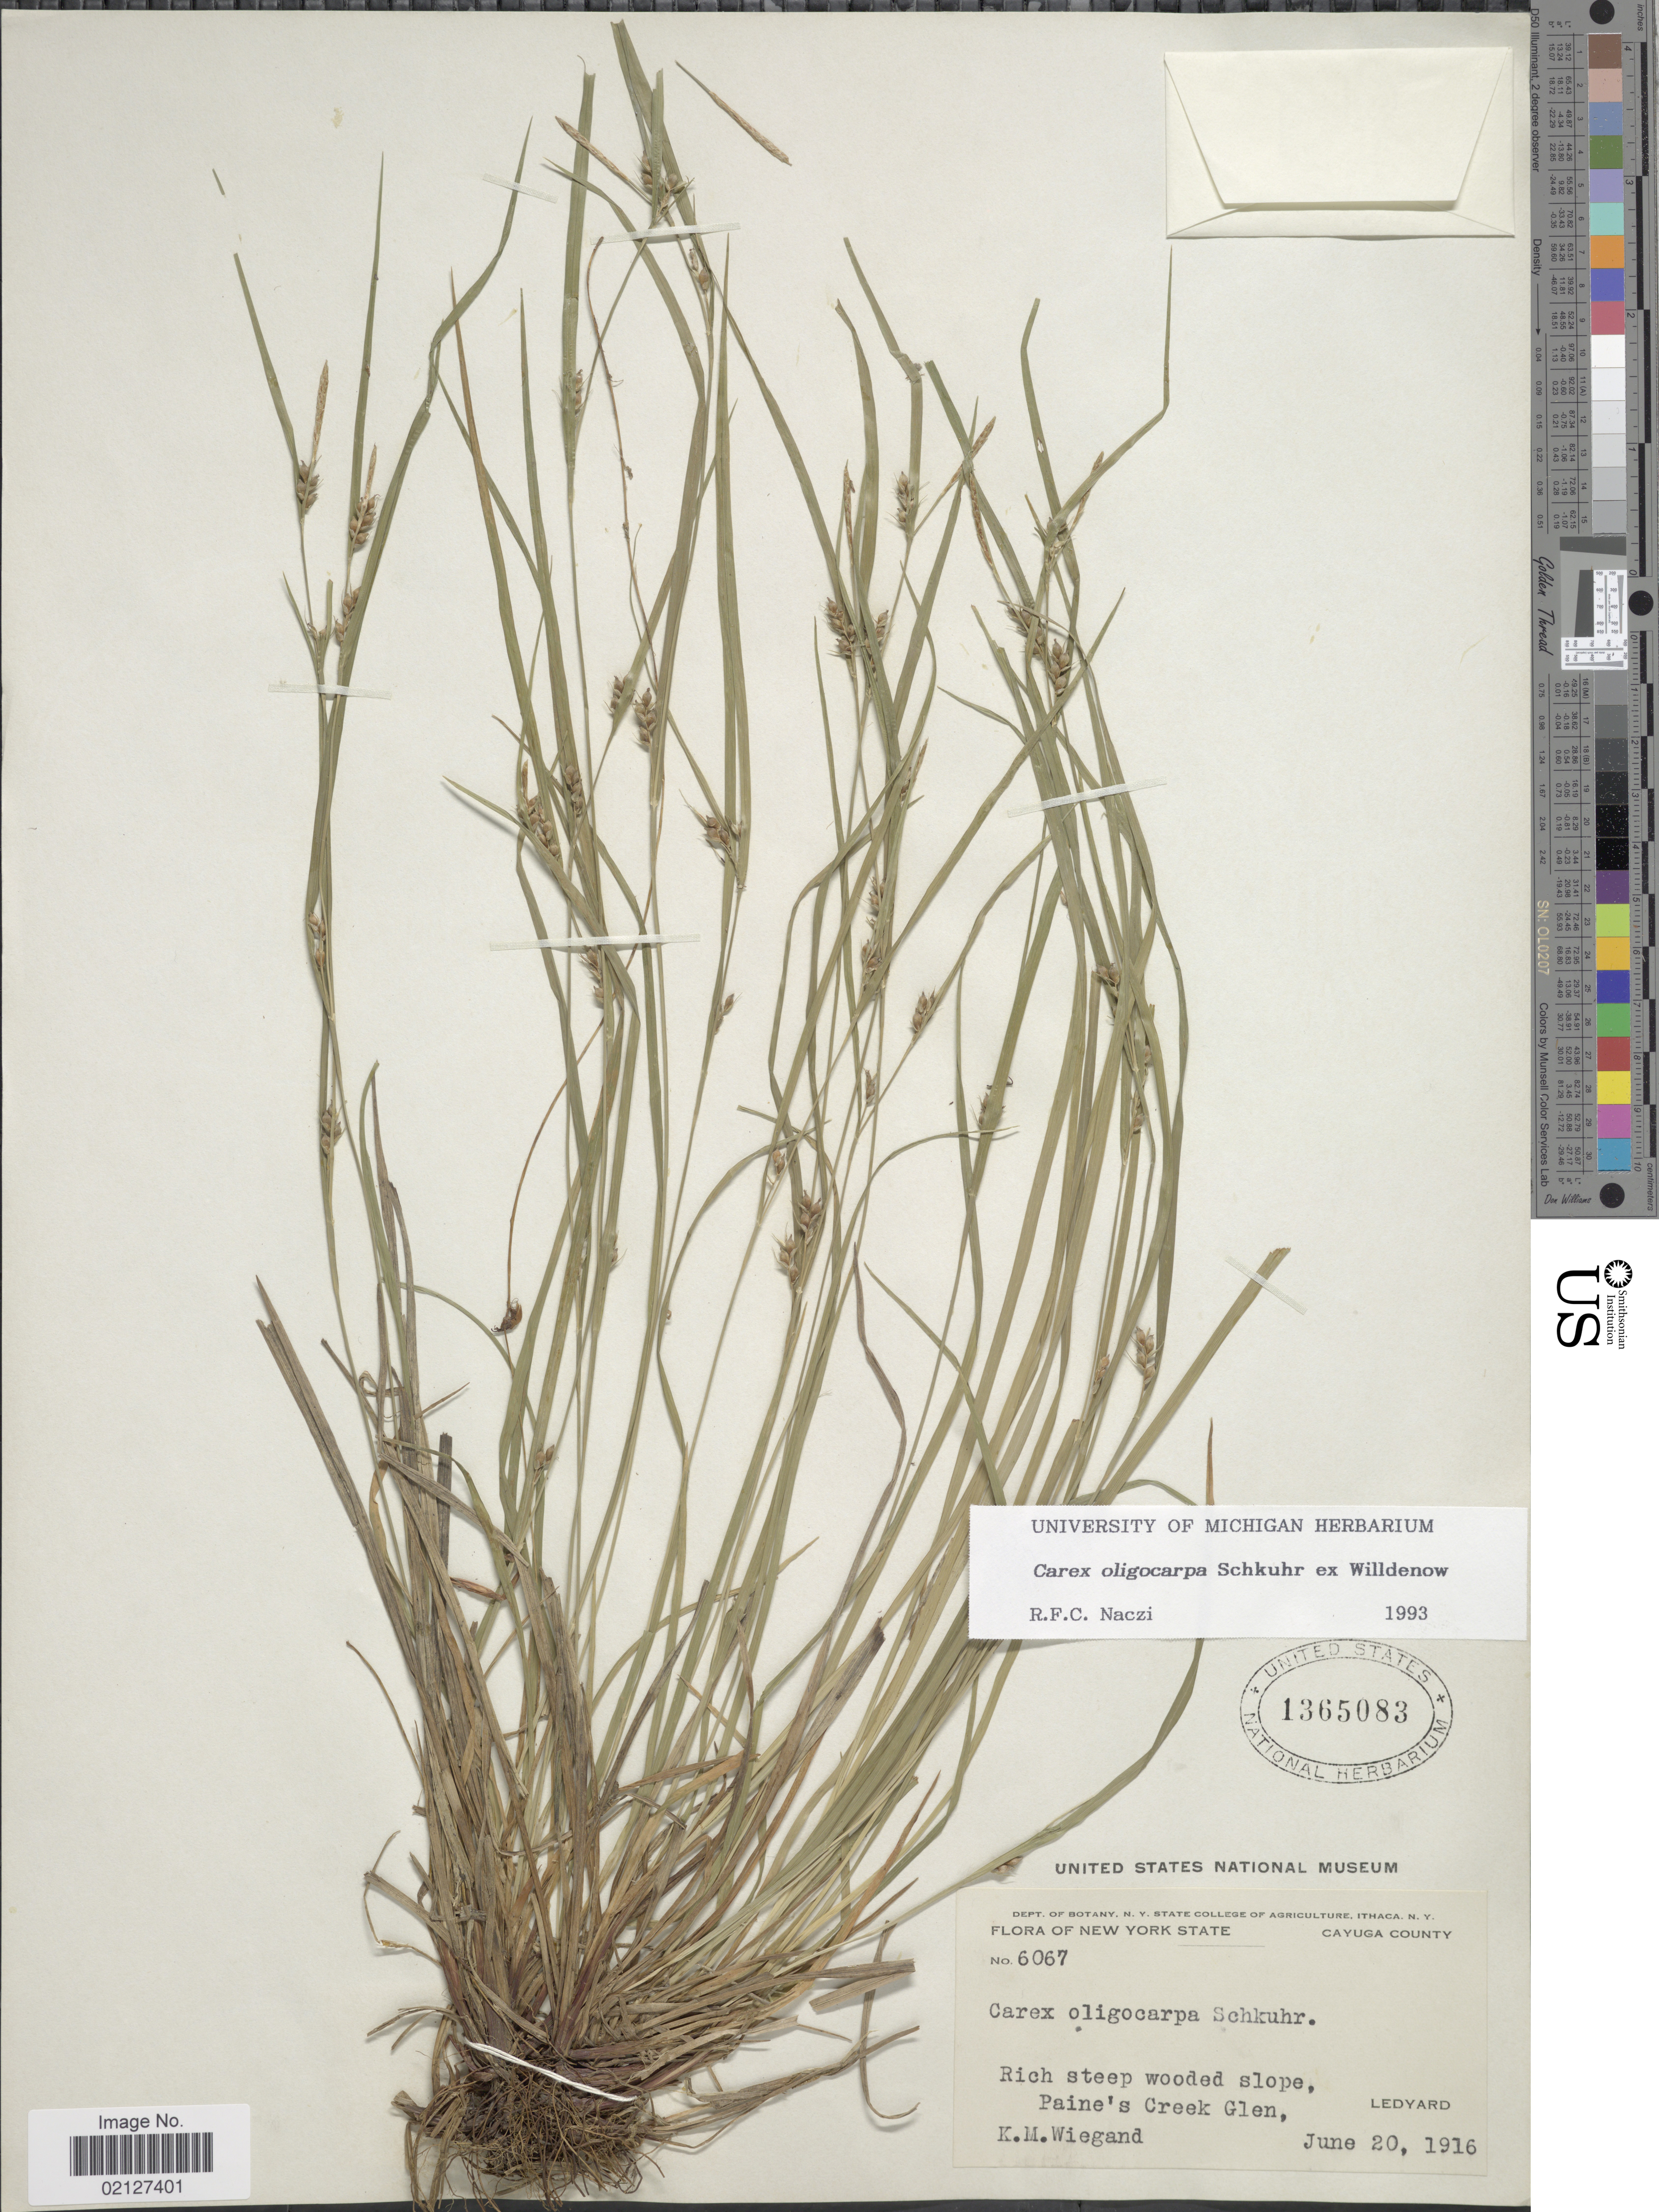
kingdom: Plantae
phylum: Tracheophyta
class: Liliopsida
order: Poales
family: Cyperaceae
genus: Carex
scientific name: Carex oligocarpa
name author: Willd.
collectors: K. M. Wiegand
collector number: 6067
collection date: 1916-06-20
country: United States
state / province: New York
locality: Cayuga County, rich steep wooded slope, Paine's Creek Glen, Ledyard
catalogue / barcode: US 1365083